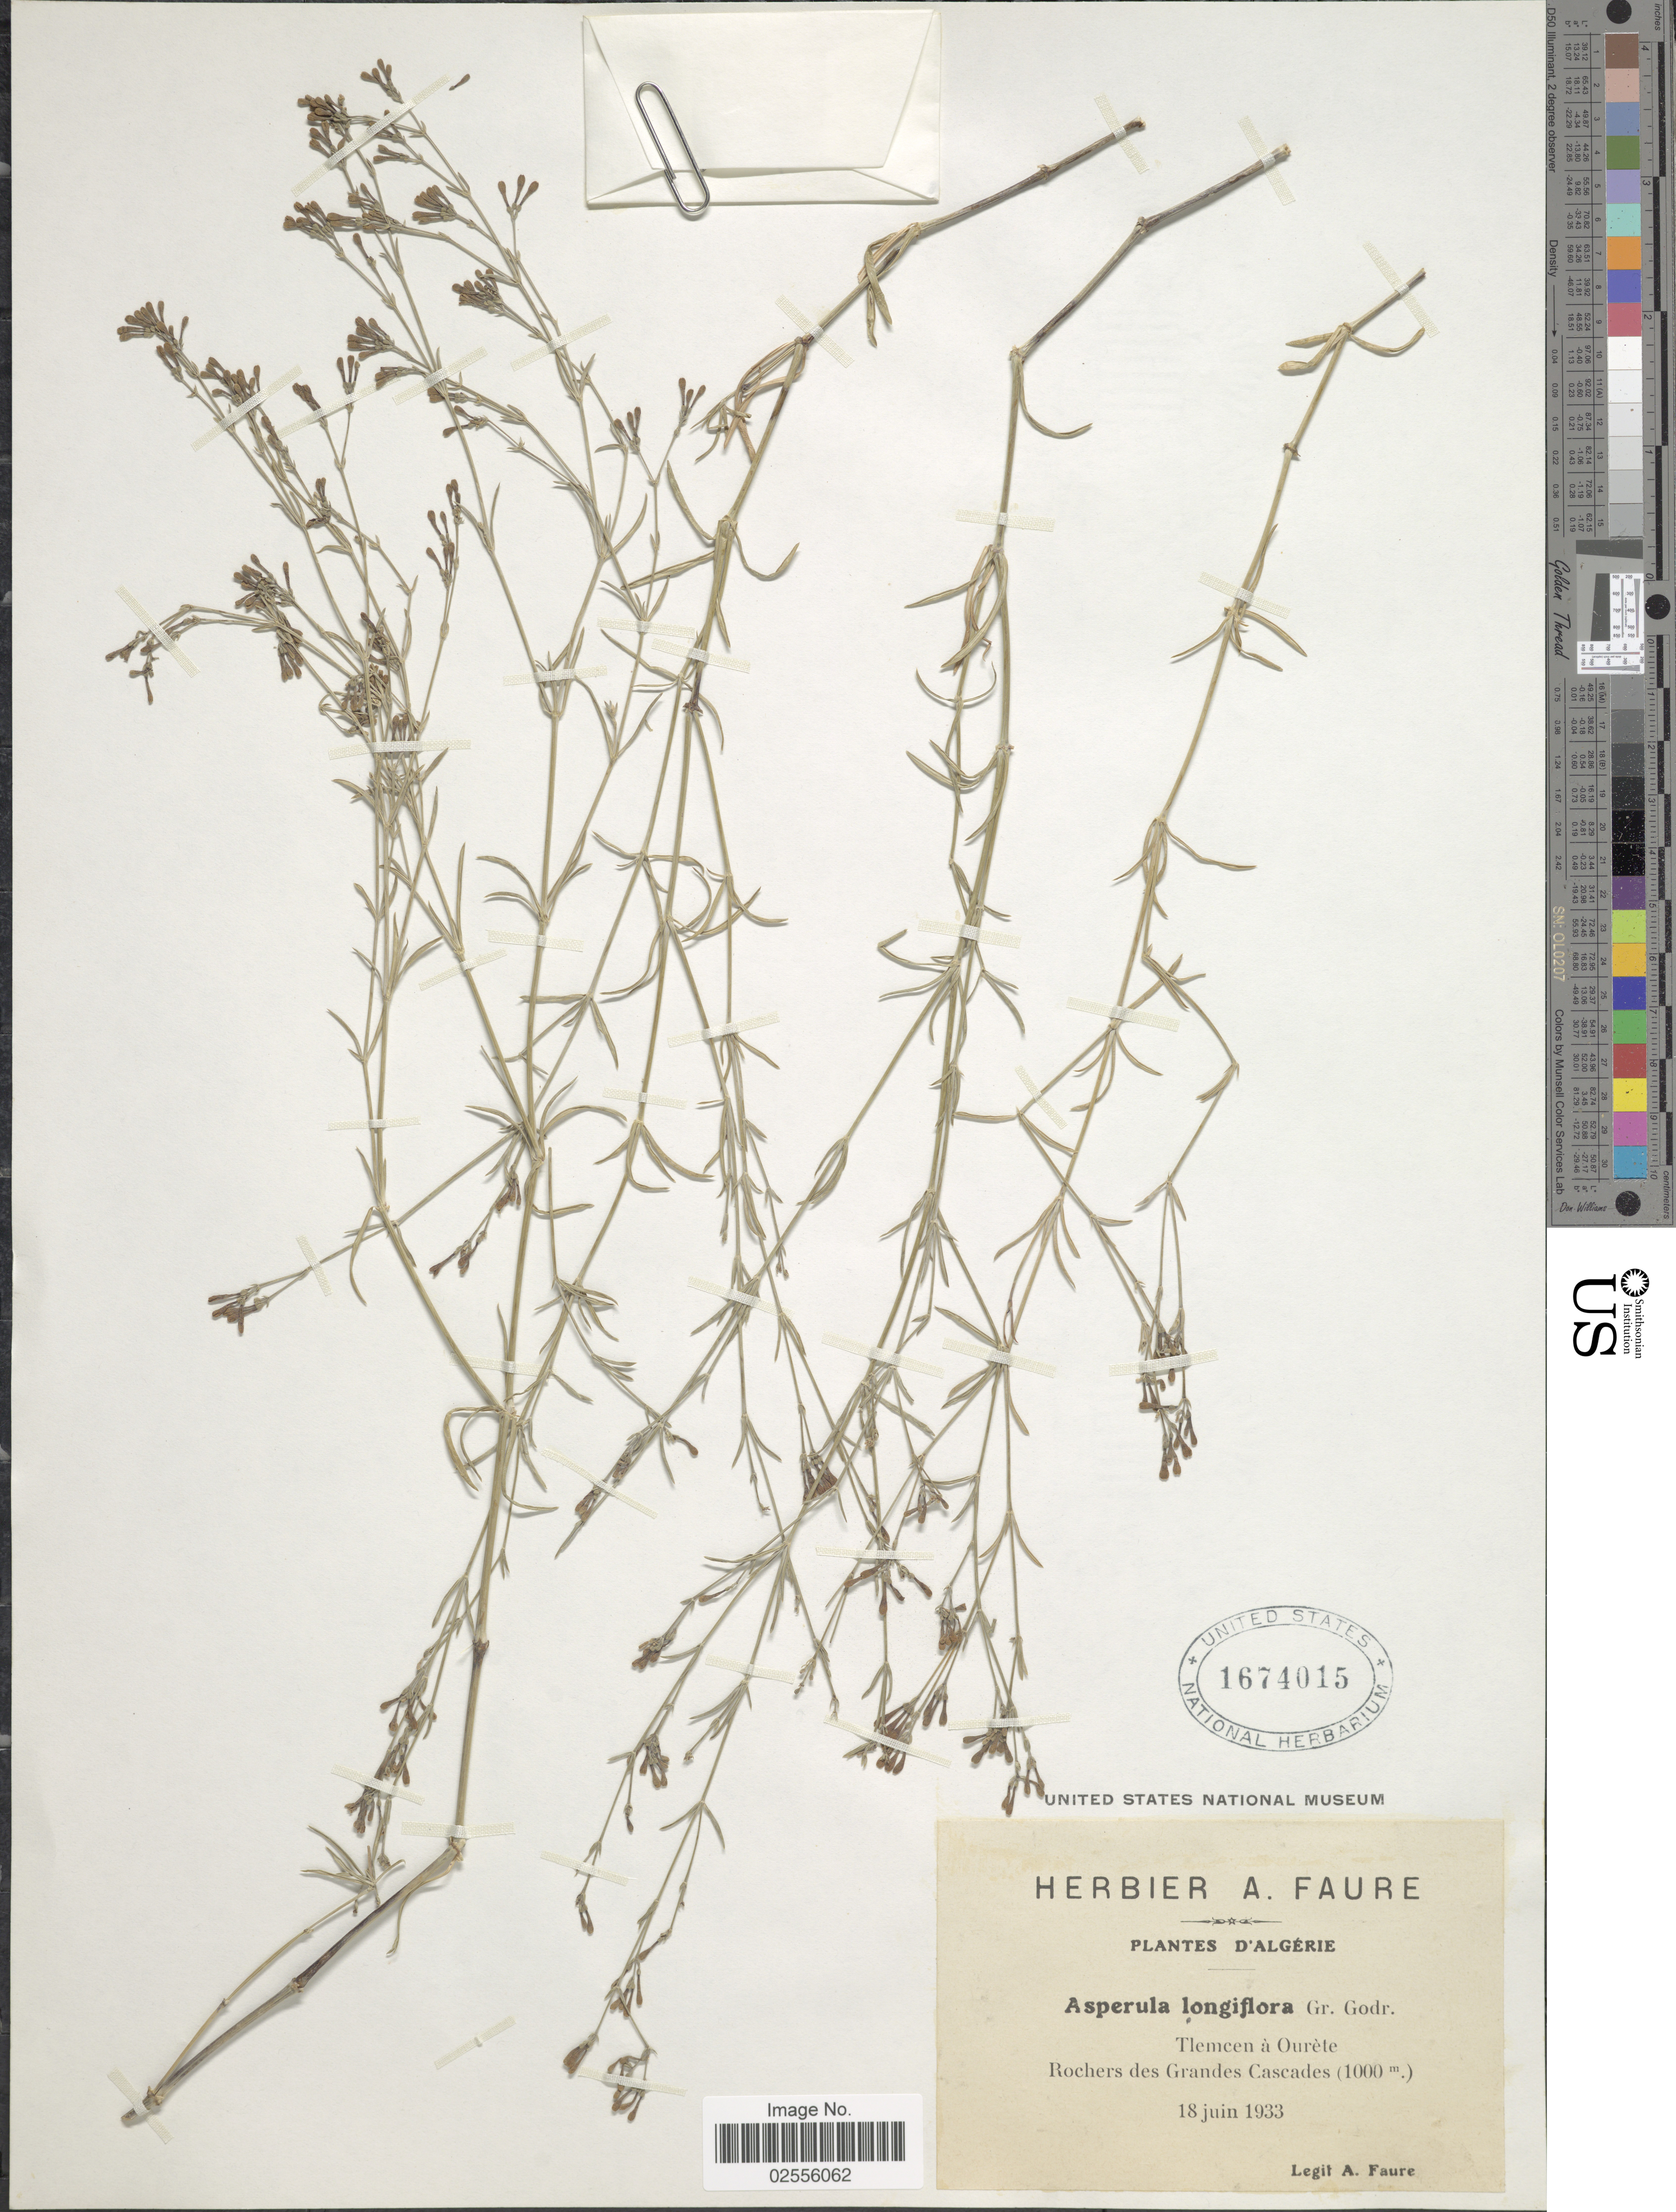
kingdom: Plantae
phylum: Tracheophyta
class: Magnoliopsida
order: Gentianales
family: Rubiaceae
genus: Asperula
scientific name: Asperula longiflora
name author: Waldst. & Kit.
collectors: A. Faure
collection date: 1933-06-18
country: Algeria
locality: Tlemcen a Ourete, Rochers des Grandes Cascades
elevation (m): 1000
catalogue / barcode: US 1674015